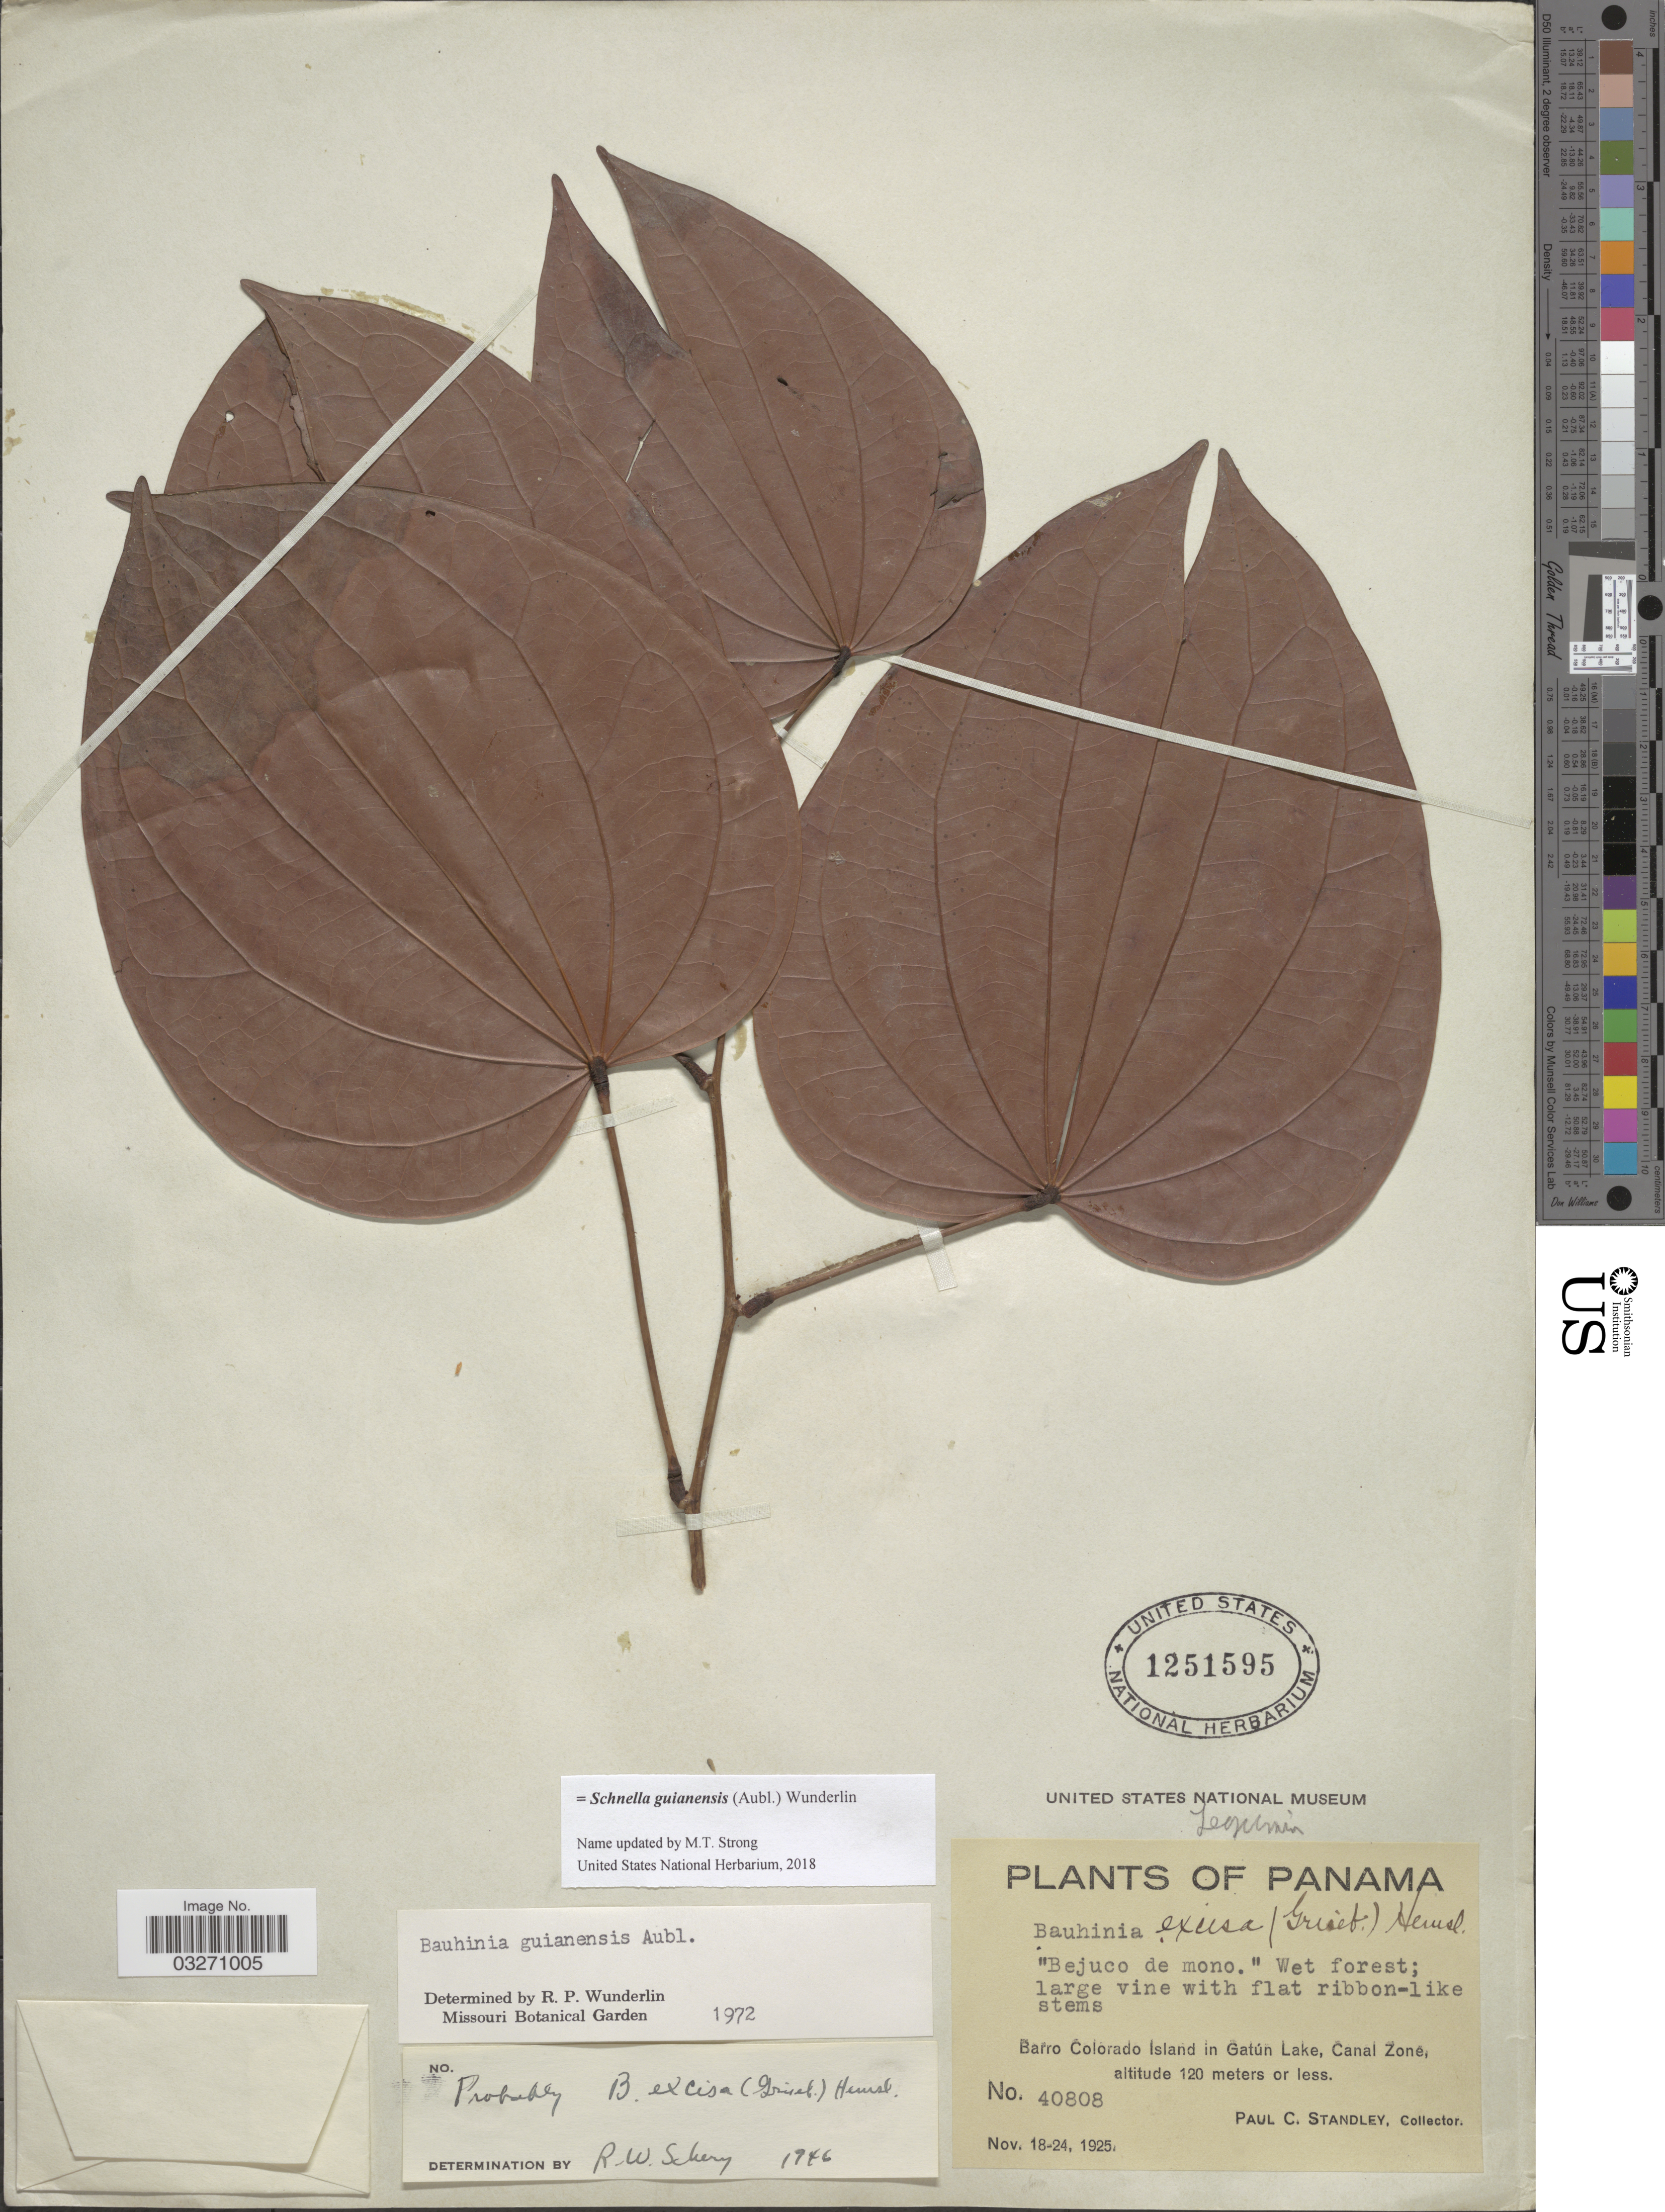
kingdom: Plantae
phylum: Tracheophyta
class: Magnoliopsida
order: Fabales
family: Fabaceae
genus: Schnella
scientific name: Schnella guianensis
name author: (Aubl.) Wunderlin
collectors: P. C. Standley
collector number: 40808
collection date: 1925-11-18/1925-11-24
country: Panama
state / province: Panamá Oeste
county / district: Canal Zone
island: Barro Colorado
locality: Barro Colorado Island in Gatún Lake, Canal Zone.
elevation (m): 120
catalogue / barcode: US 1251595